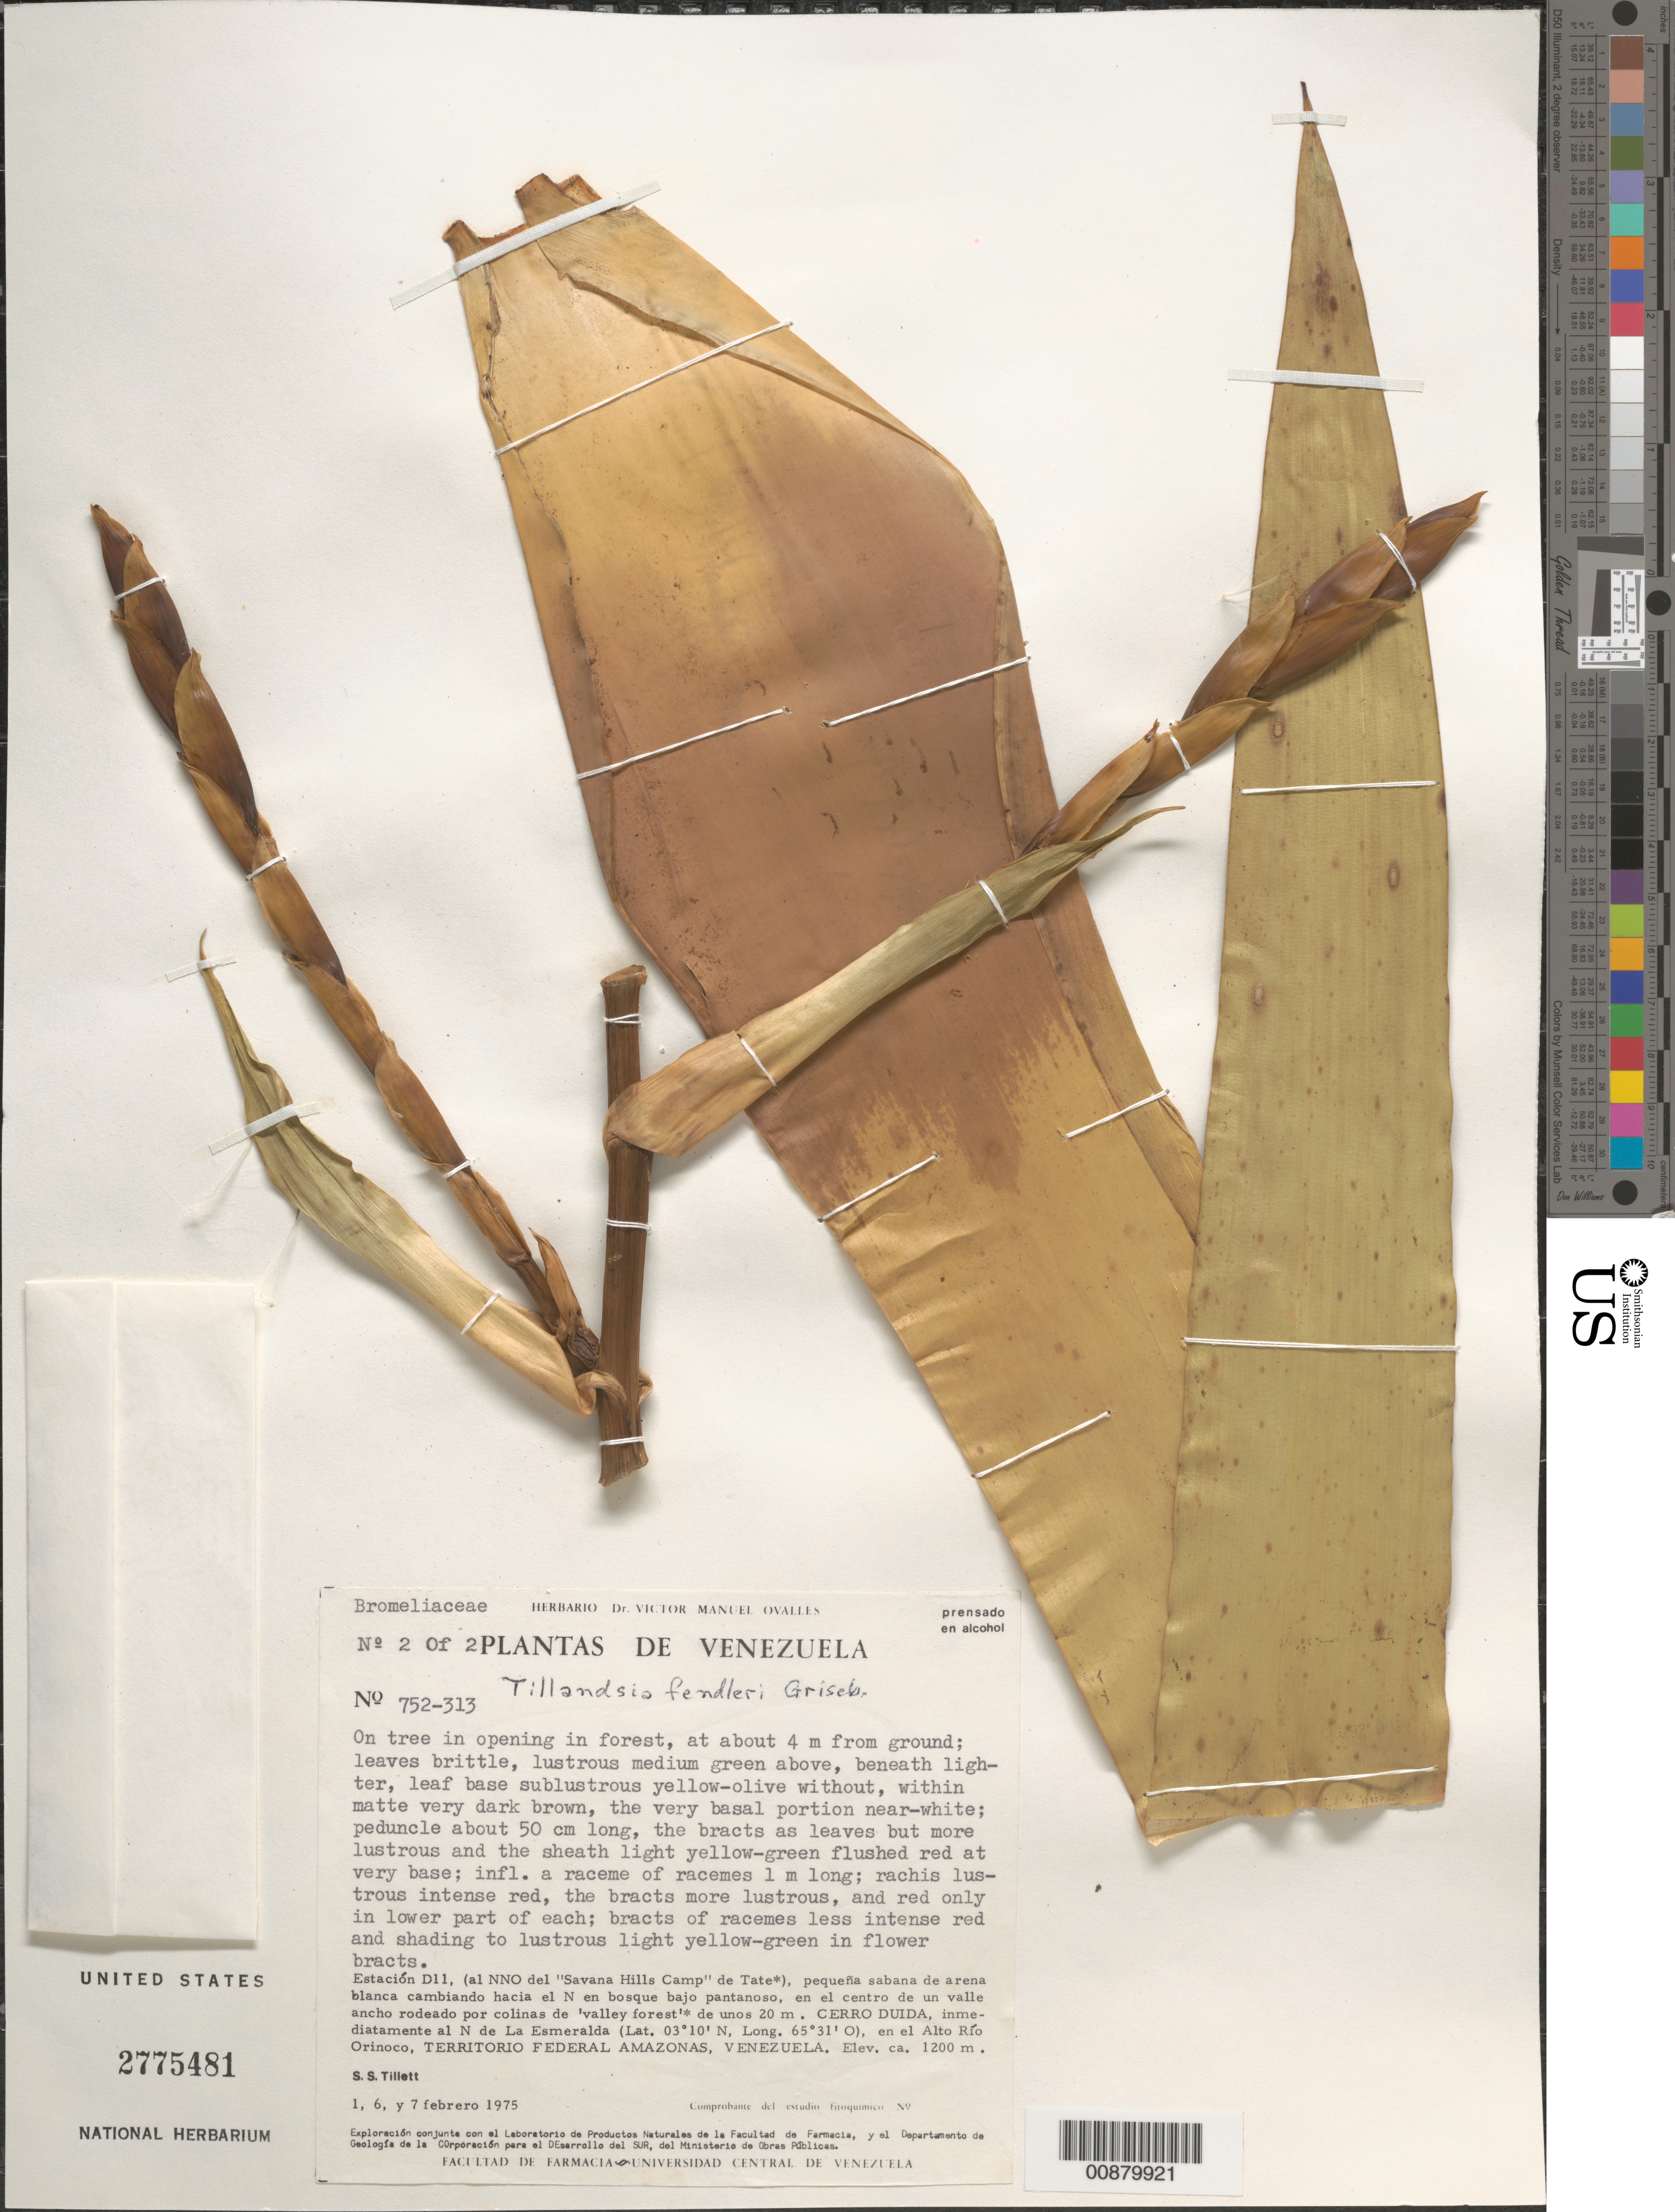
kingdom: Plantae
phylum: Tracheophyta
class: Liliopsida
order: Poales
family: Bromeliaceae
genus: Tillandsia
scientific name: Tillandsia fendleri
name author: Griseb.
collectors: S. S. Tillett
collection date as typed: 1-Feb-75 to 7-Feb-75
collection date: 1975-02-01/1975-02-07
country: Venezuela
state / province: Amazonas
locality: Cerro Duida, N de La Esmeralda, en el Alto Rio OrinocoEstacion D11 (al NNO del "Savana Hills Camp" de Tate) en el centro de un valle ancho rodeado por colinas de 'valley forest' de unos 20m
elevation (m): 1200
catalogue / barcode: US 2775481